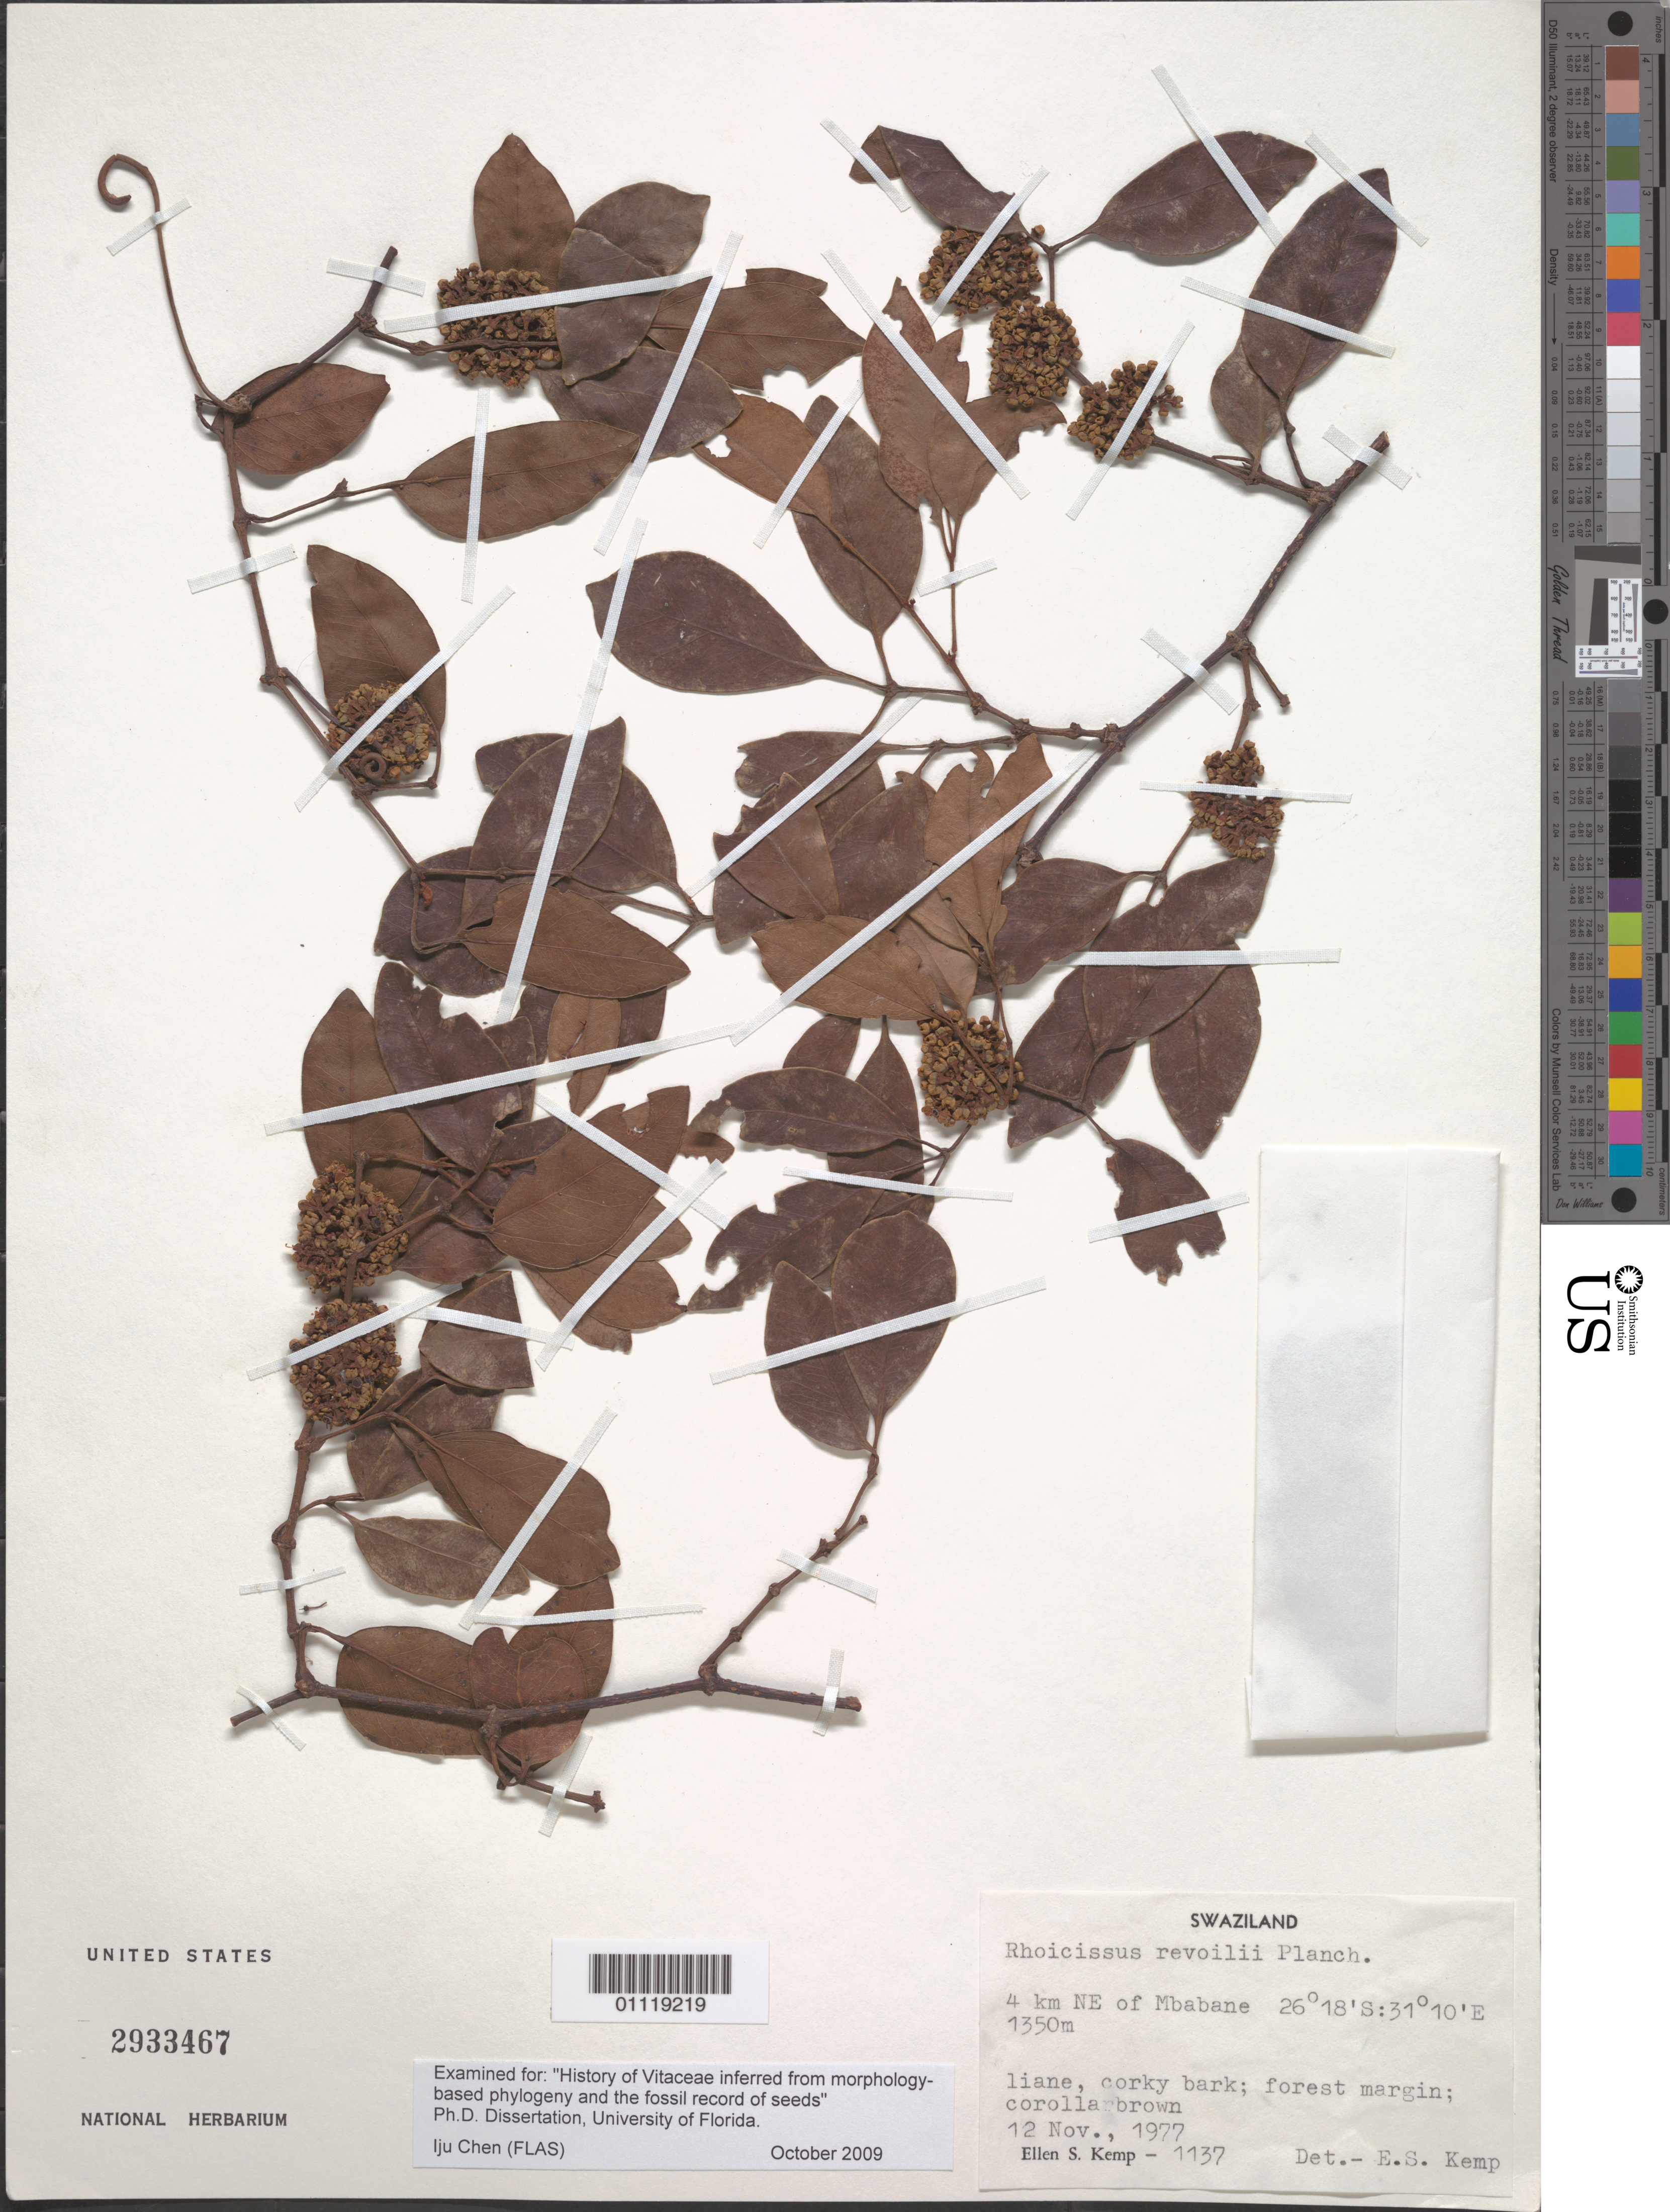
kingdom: Plantae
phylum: Tracheophyta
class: Magnoliopsida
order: Vitales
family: Vitaceae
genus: Rhoicissus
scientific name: Rhoicissus revoilii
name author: Planch.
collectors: E. S. Kemp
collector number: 1137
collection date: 1977-11-12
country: Eswatini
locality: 4 km NE of Mbabane.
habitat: Liane, corky bark, forest margin.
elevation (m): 1350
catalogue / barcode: US 2933467